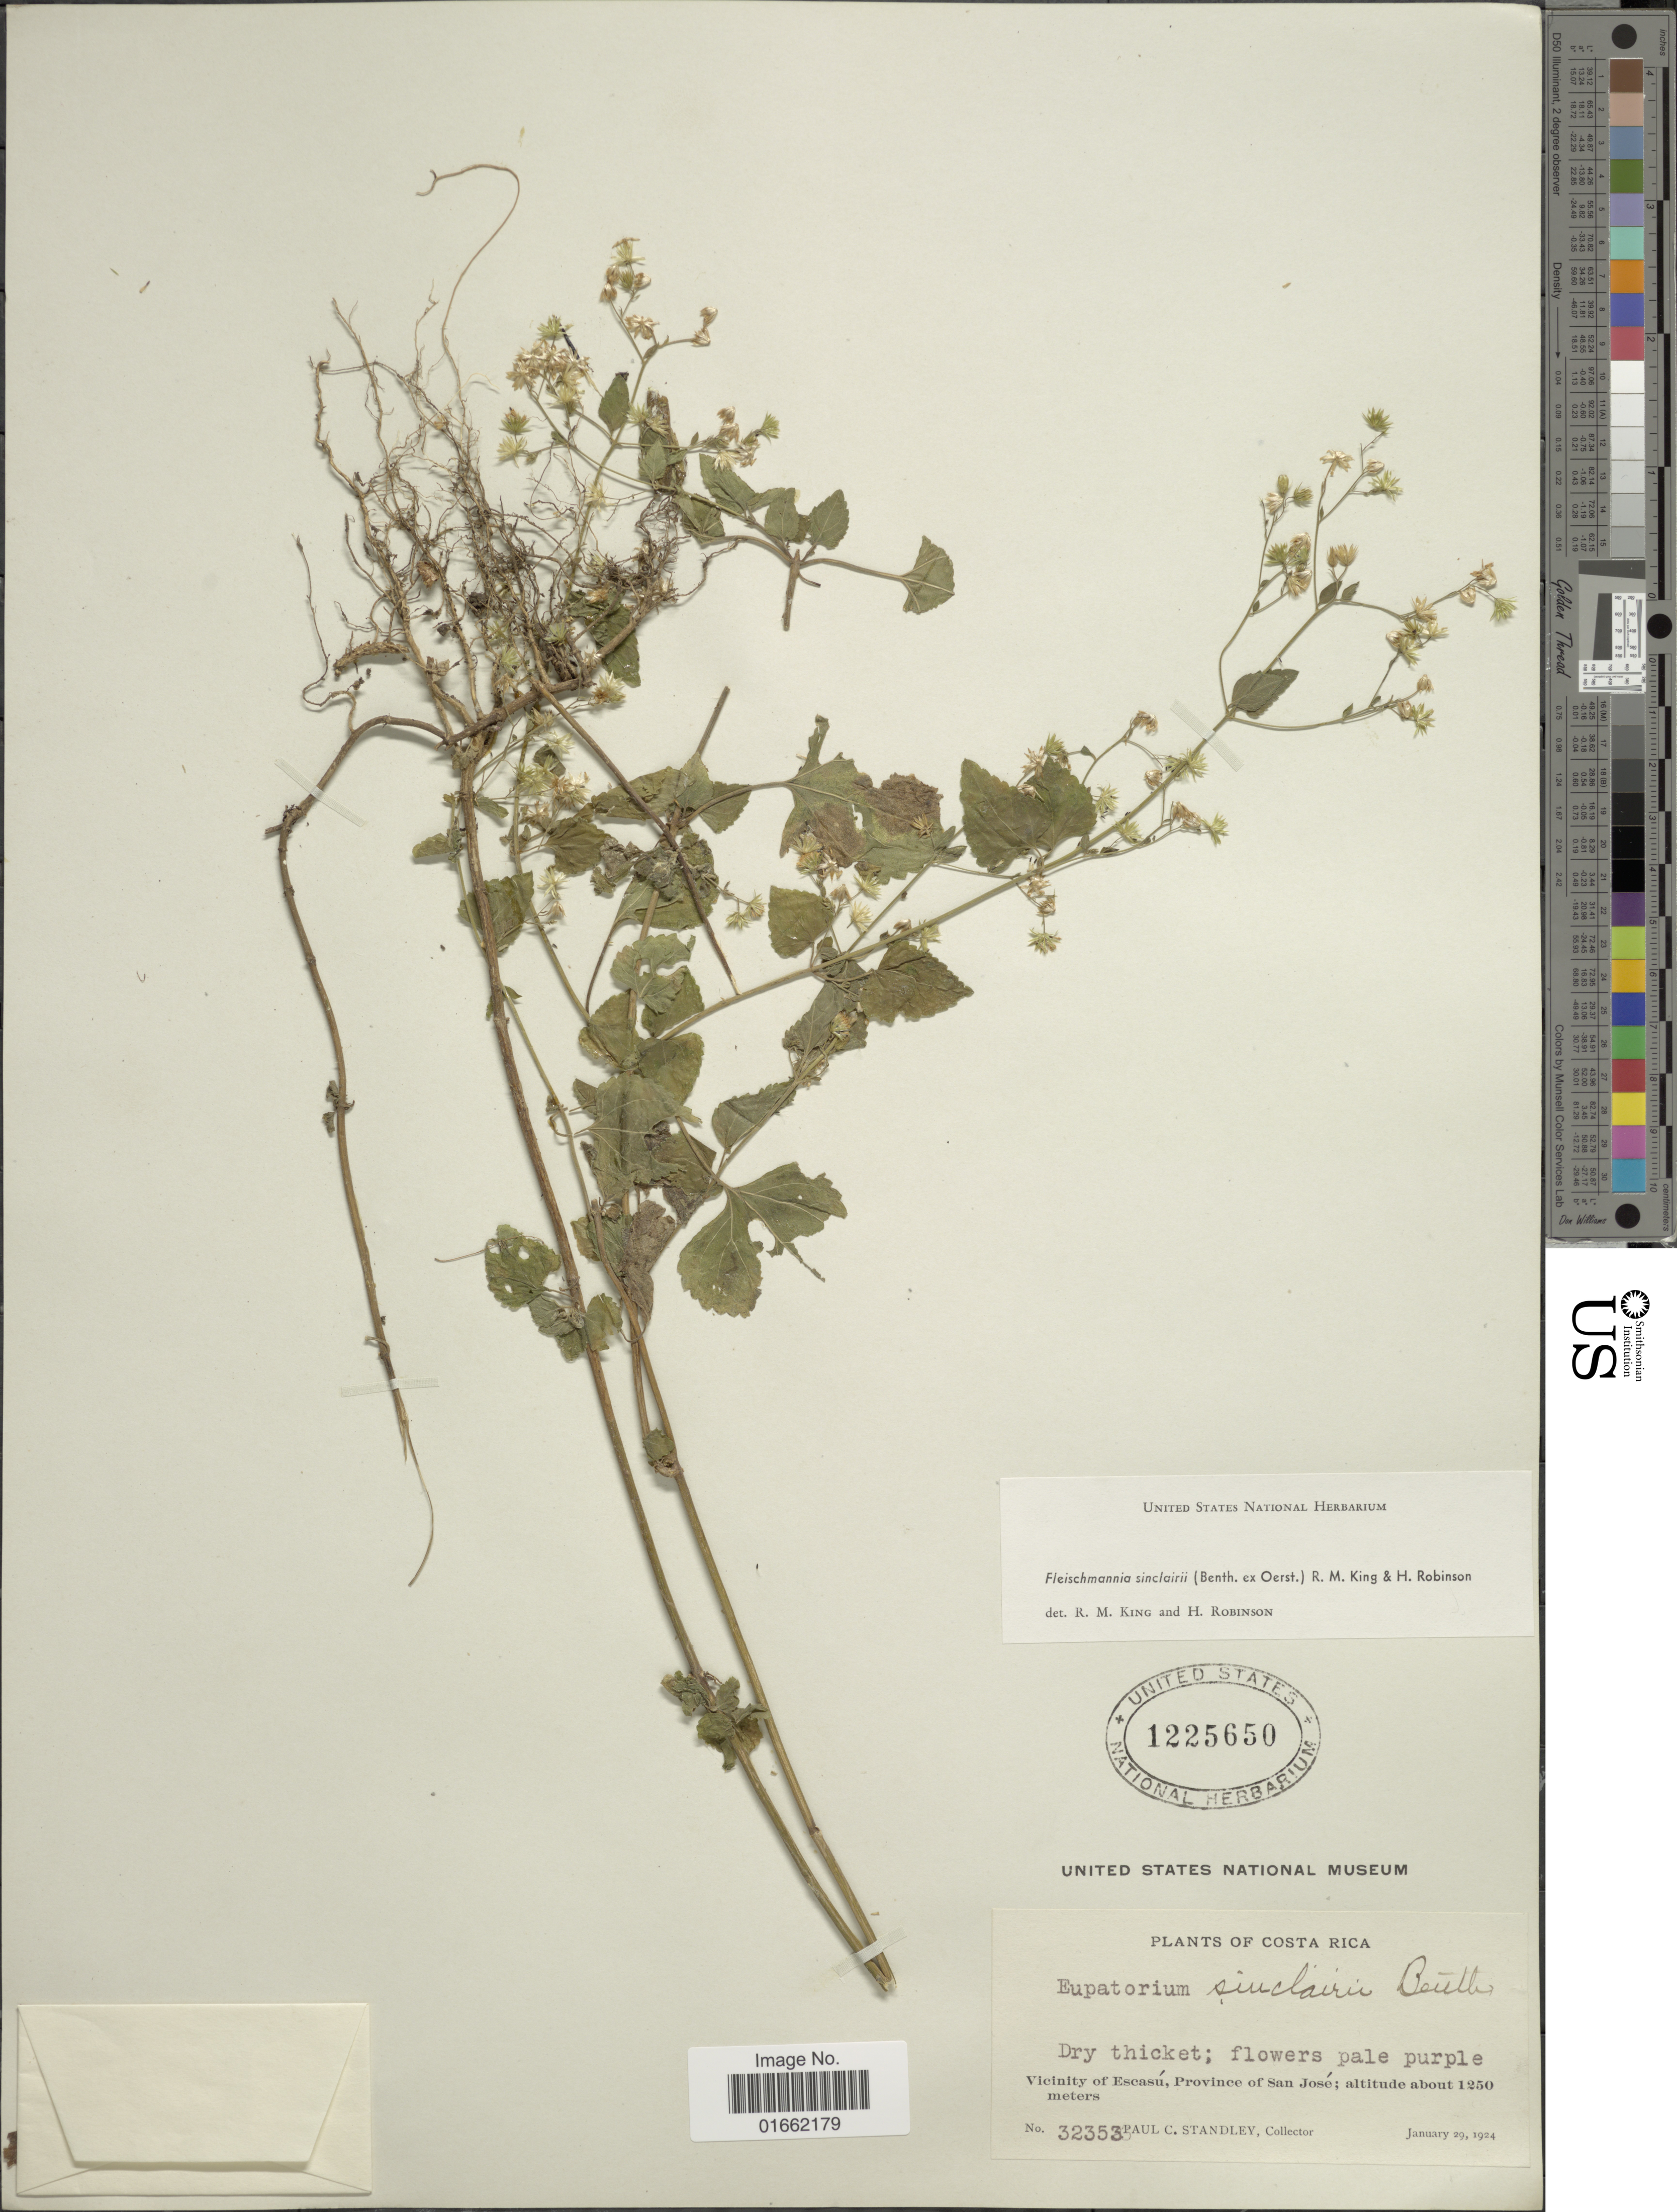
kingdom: Plantae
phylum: Tracheophyta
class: Magnoliopsida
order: Asterales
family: Asteraceae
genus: Fleischmannia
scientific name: Fleischmannia sinclairii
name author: (Benth. ex Oerst.) R.M. King & H. Rob.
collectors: P. C. Standley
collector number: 32353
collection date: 1924-01-29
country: Costa Rica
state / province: San José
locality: Vicinity of Escasú, Province of San José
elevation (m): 1250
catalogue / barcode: US 1225650